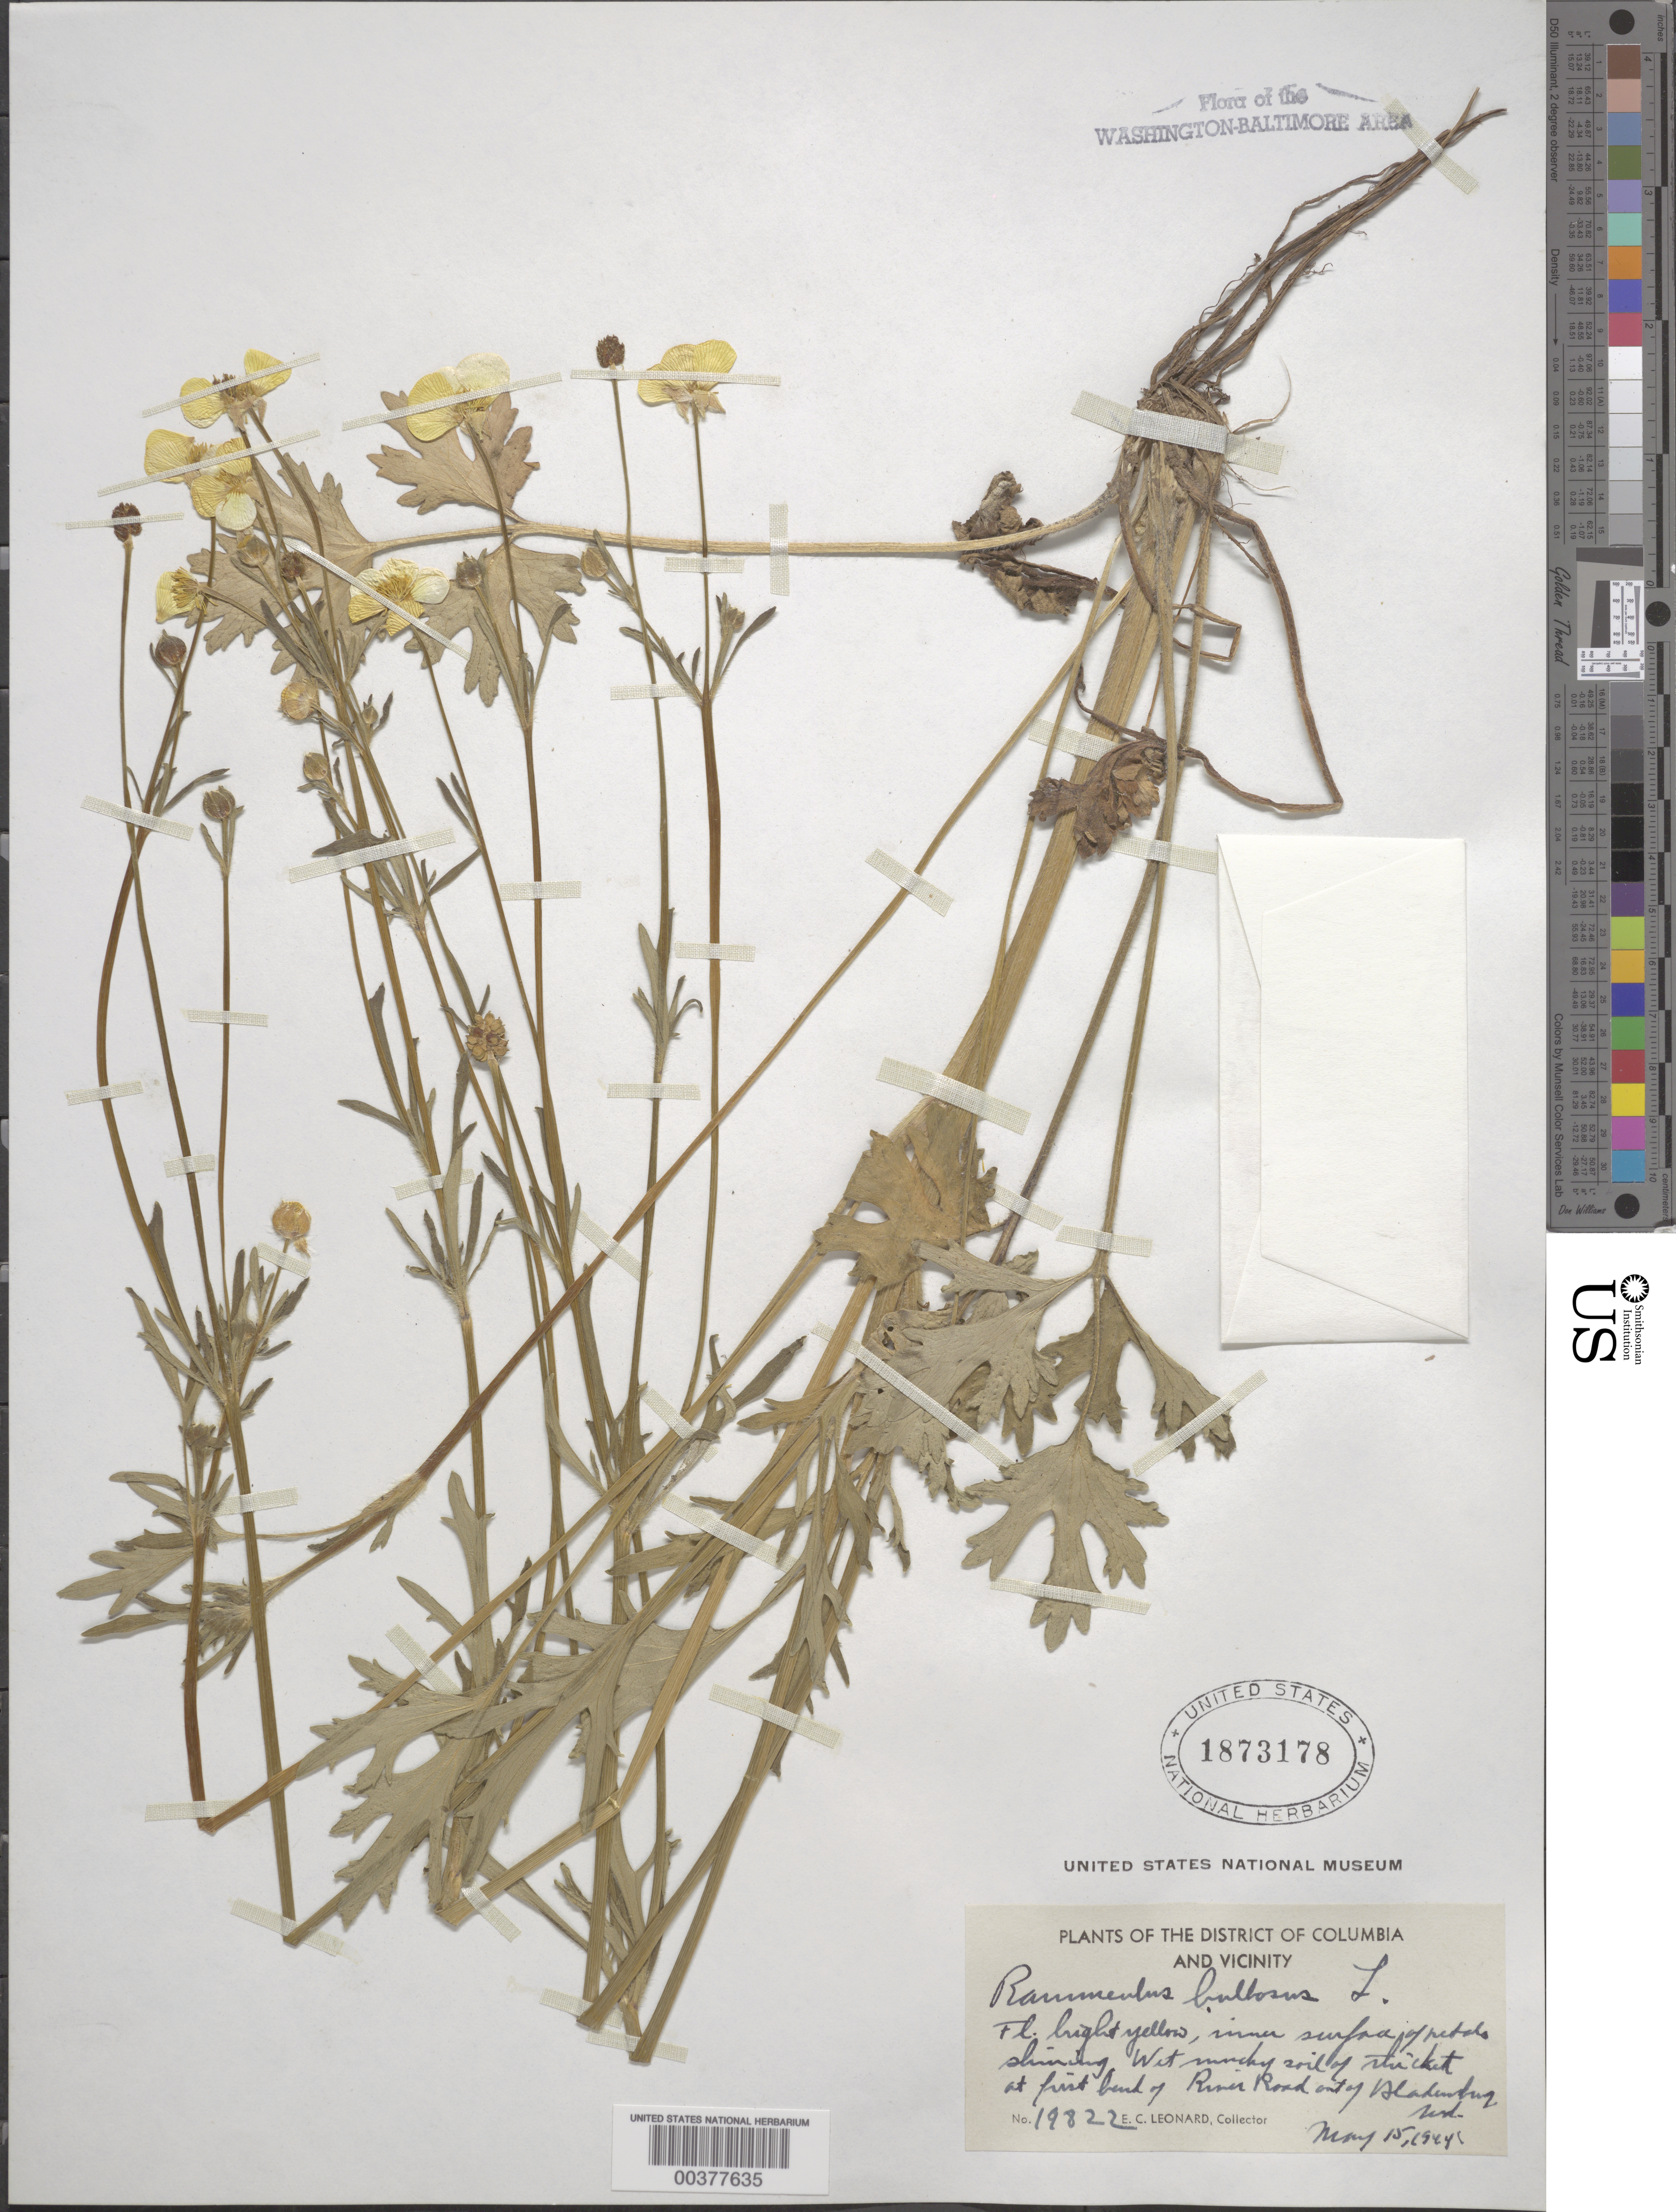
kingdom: Plantae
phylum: Tracheophyta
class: Magnoliopsida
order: Ranunculales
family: Ranunculaceae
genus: Ranunculus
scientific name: Ranunculus bulbosus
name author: L.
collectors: E. C. Leonard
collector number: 19822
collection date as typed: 15 May 1944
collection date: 1944-05-15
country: United States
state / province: Maryland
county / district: Prince George's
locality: River road, Bladensburg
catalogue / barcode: US 1873178